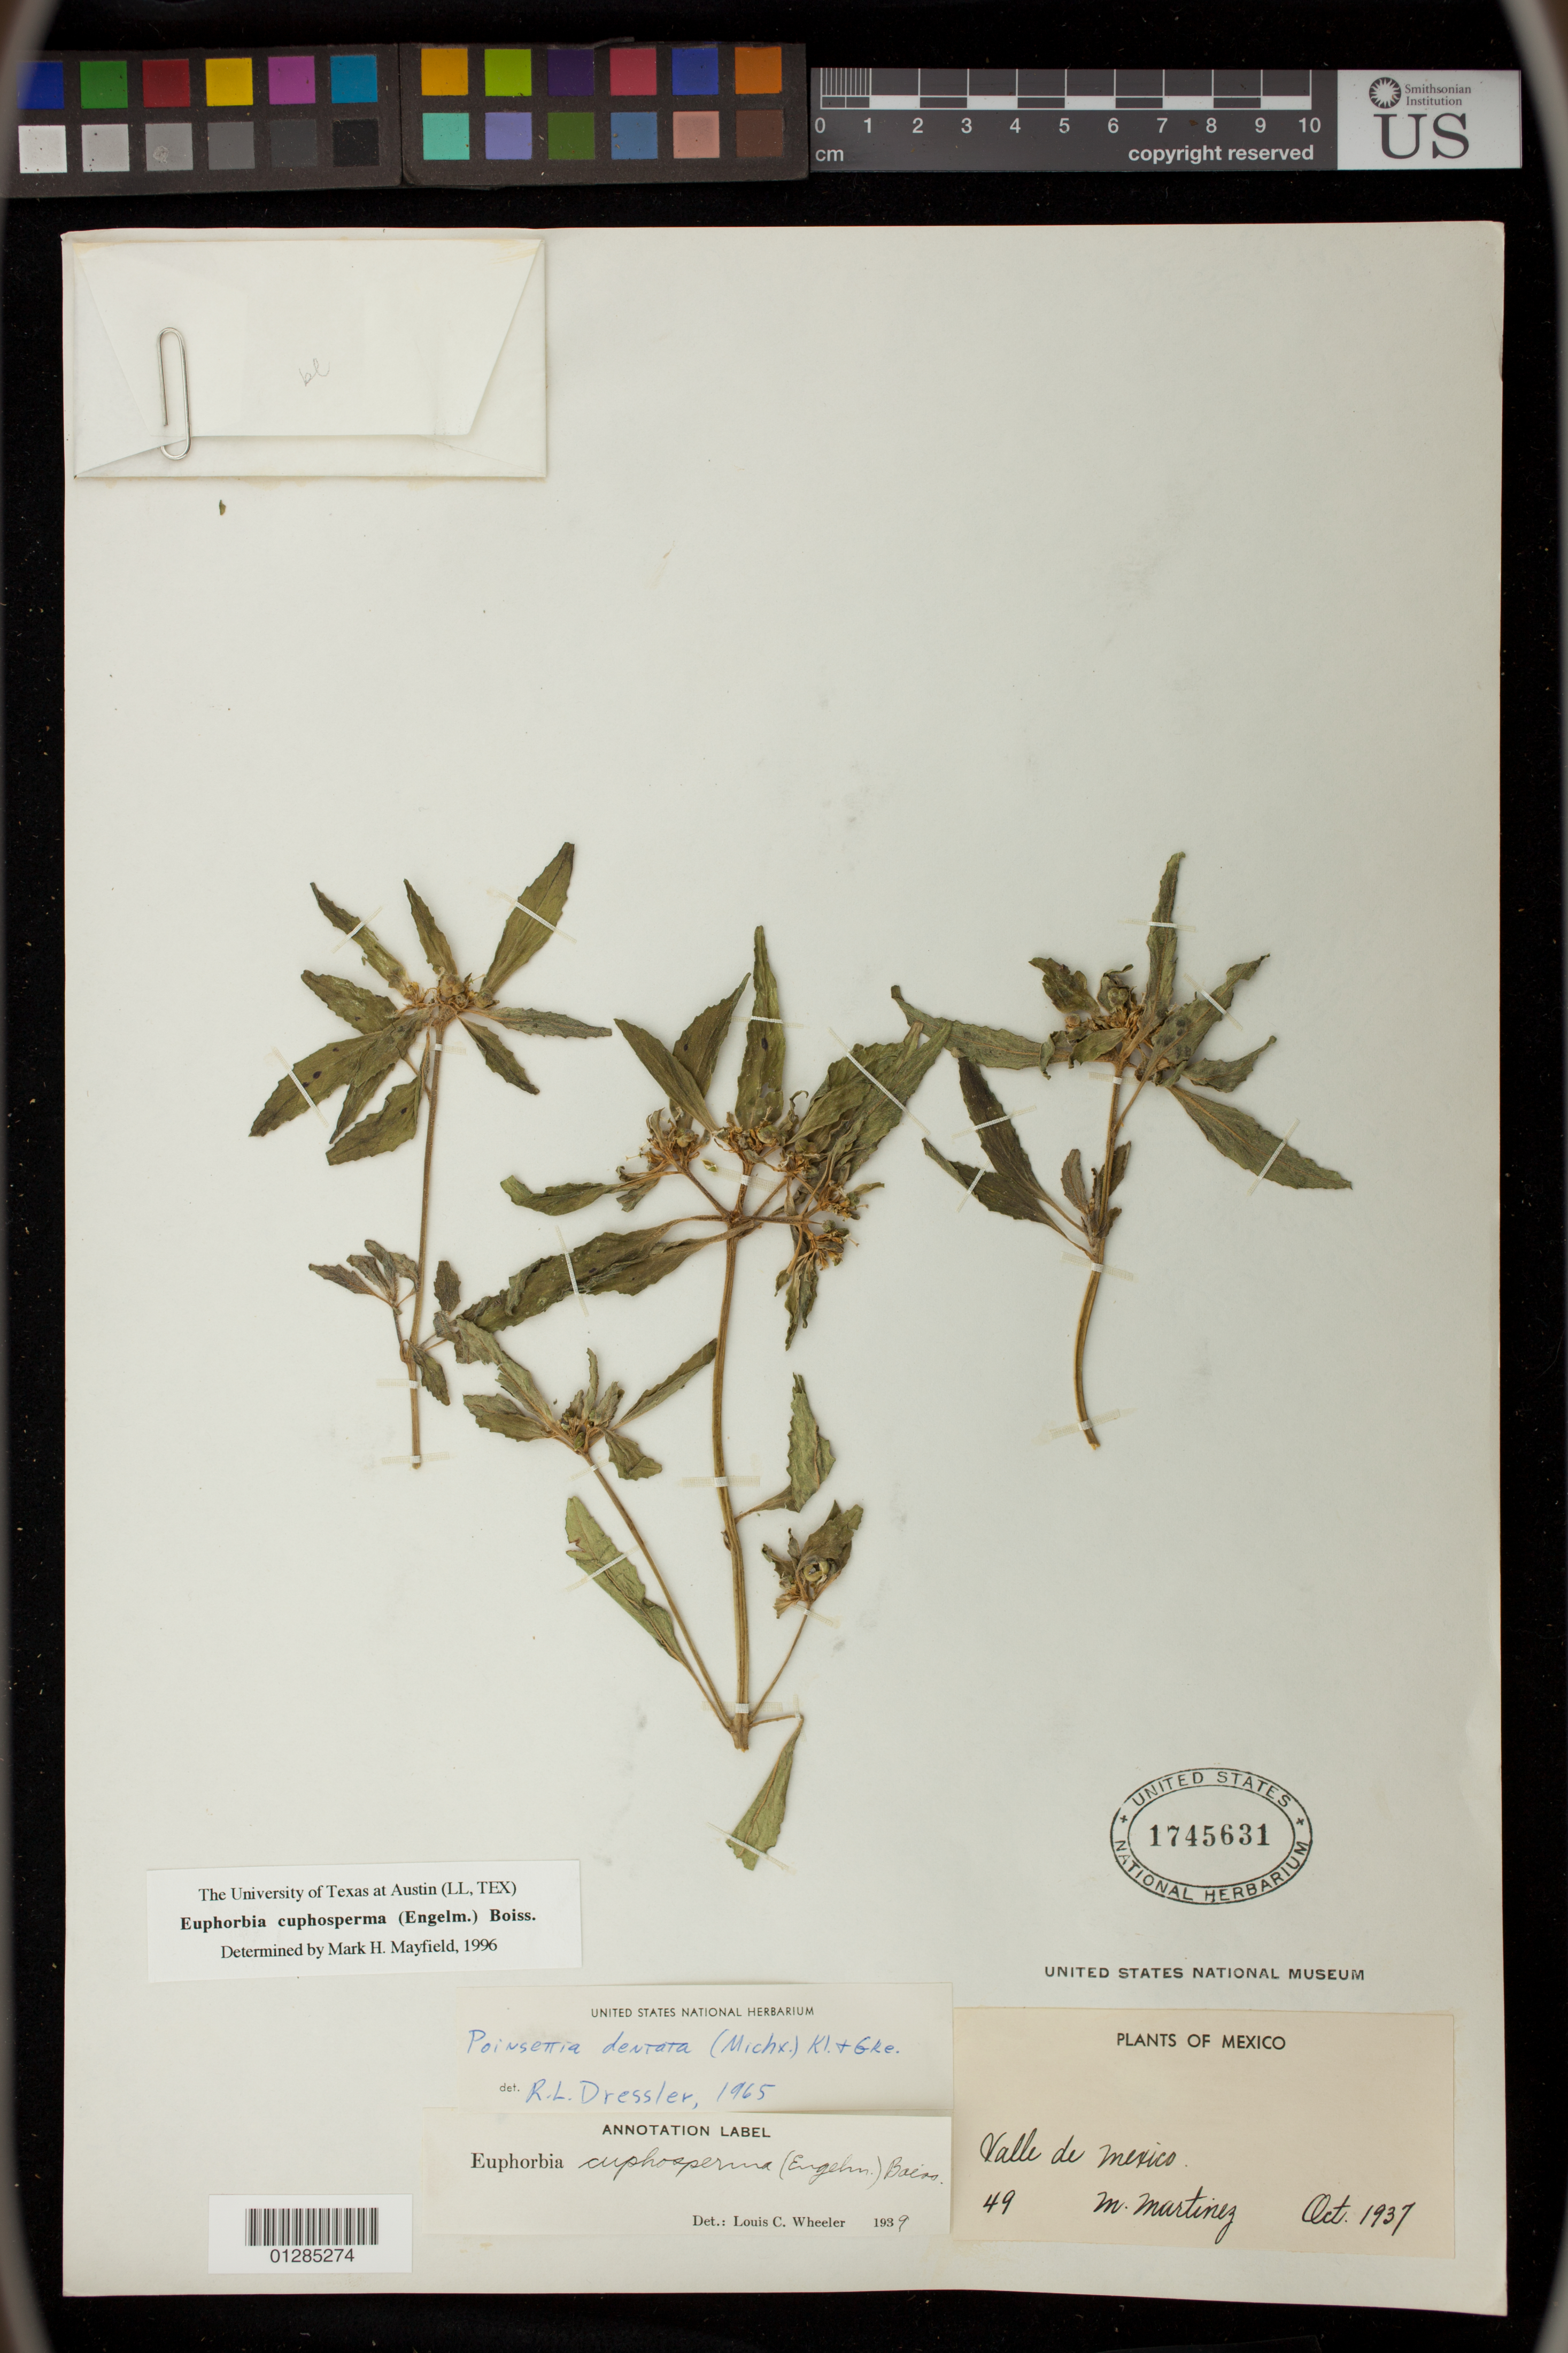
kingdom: Plantae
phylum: Tracheophyta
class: Magnoliopsida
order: Malpighiales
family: Euphorbiaceae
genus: Euphorbia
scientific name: Euphorbia cuphosperma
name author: (Engelm.) Boiss.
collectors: M. Martinez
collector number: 49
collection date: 1937-10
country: Mexico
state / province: México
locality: Valle de Mexico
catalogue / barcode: US 1745631